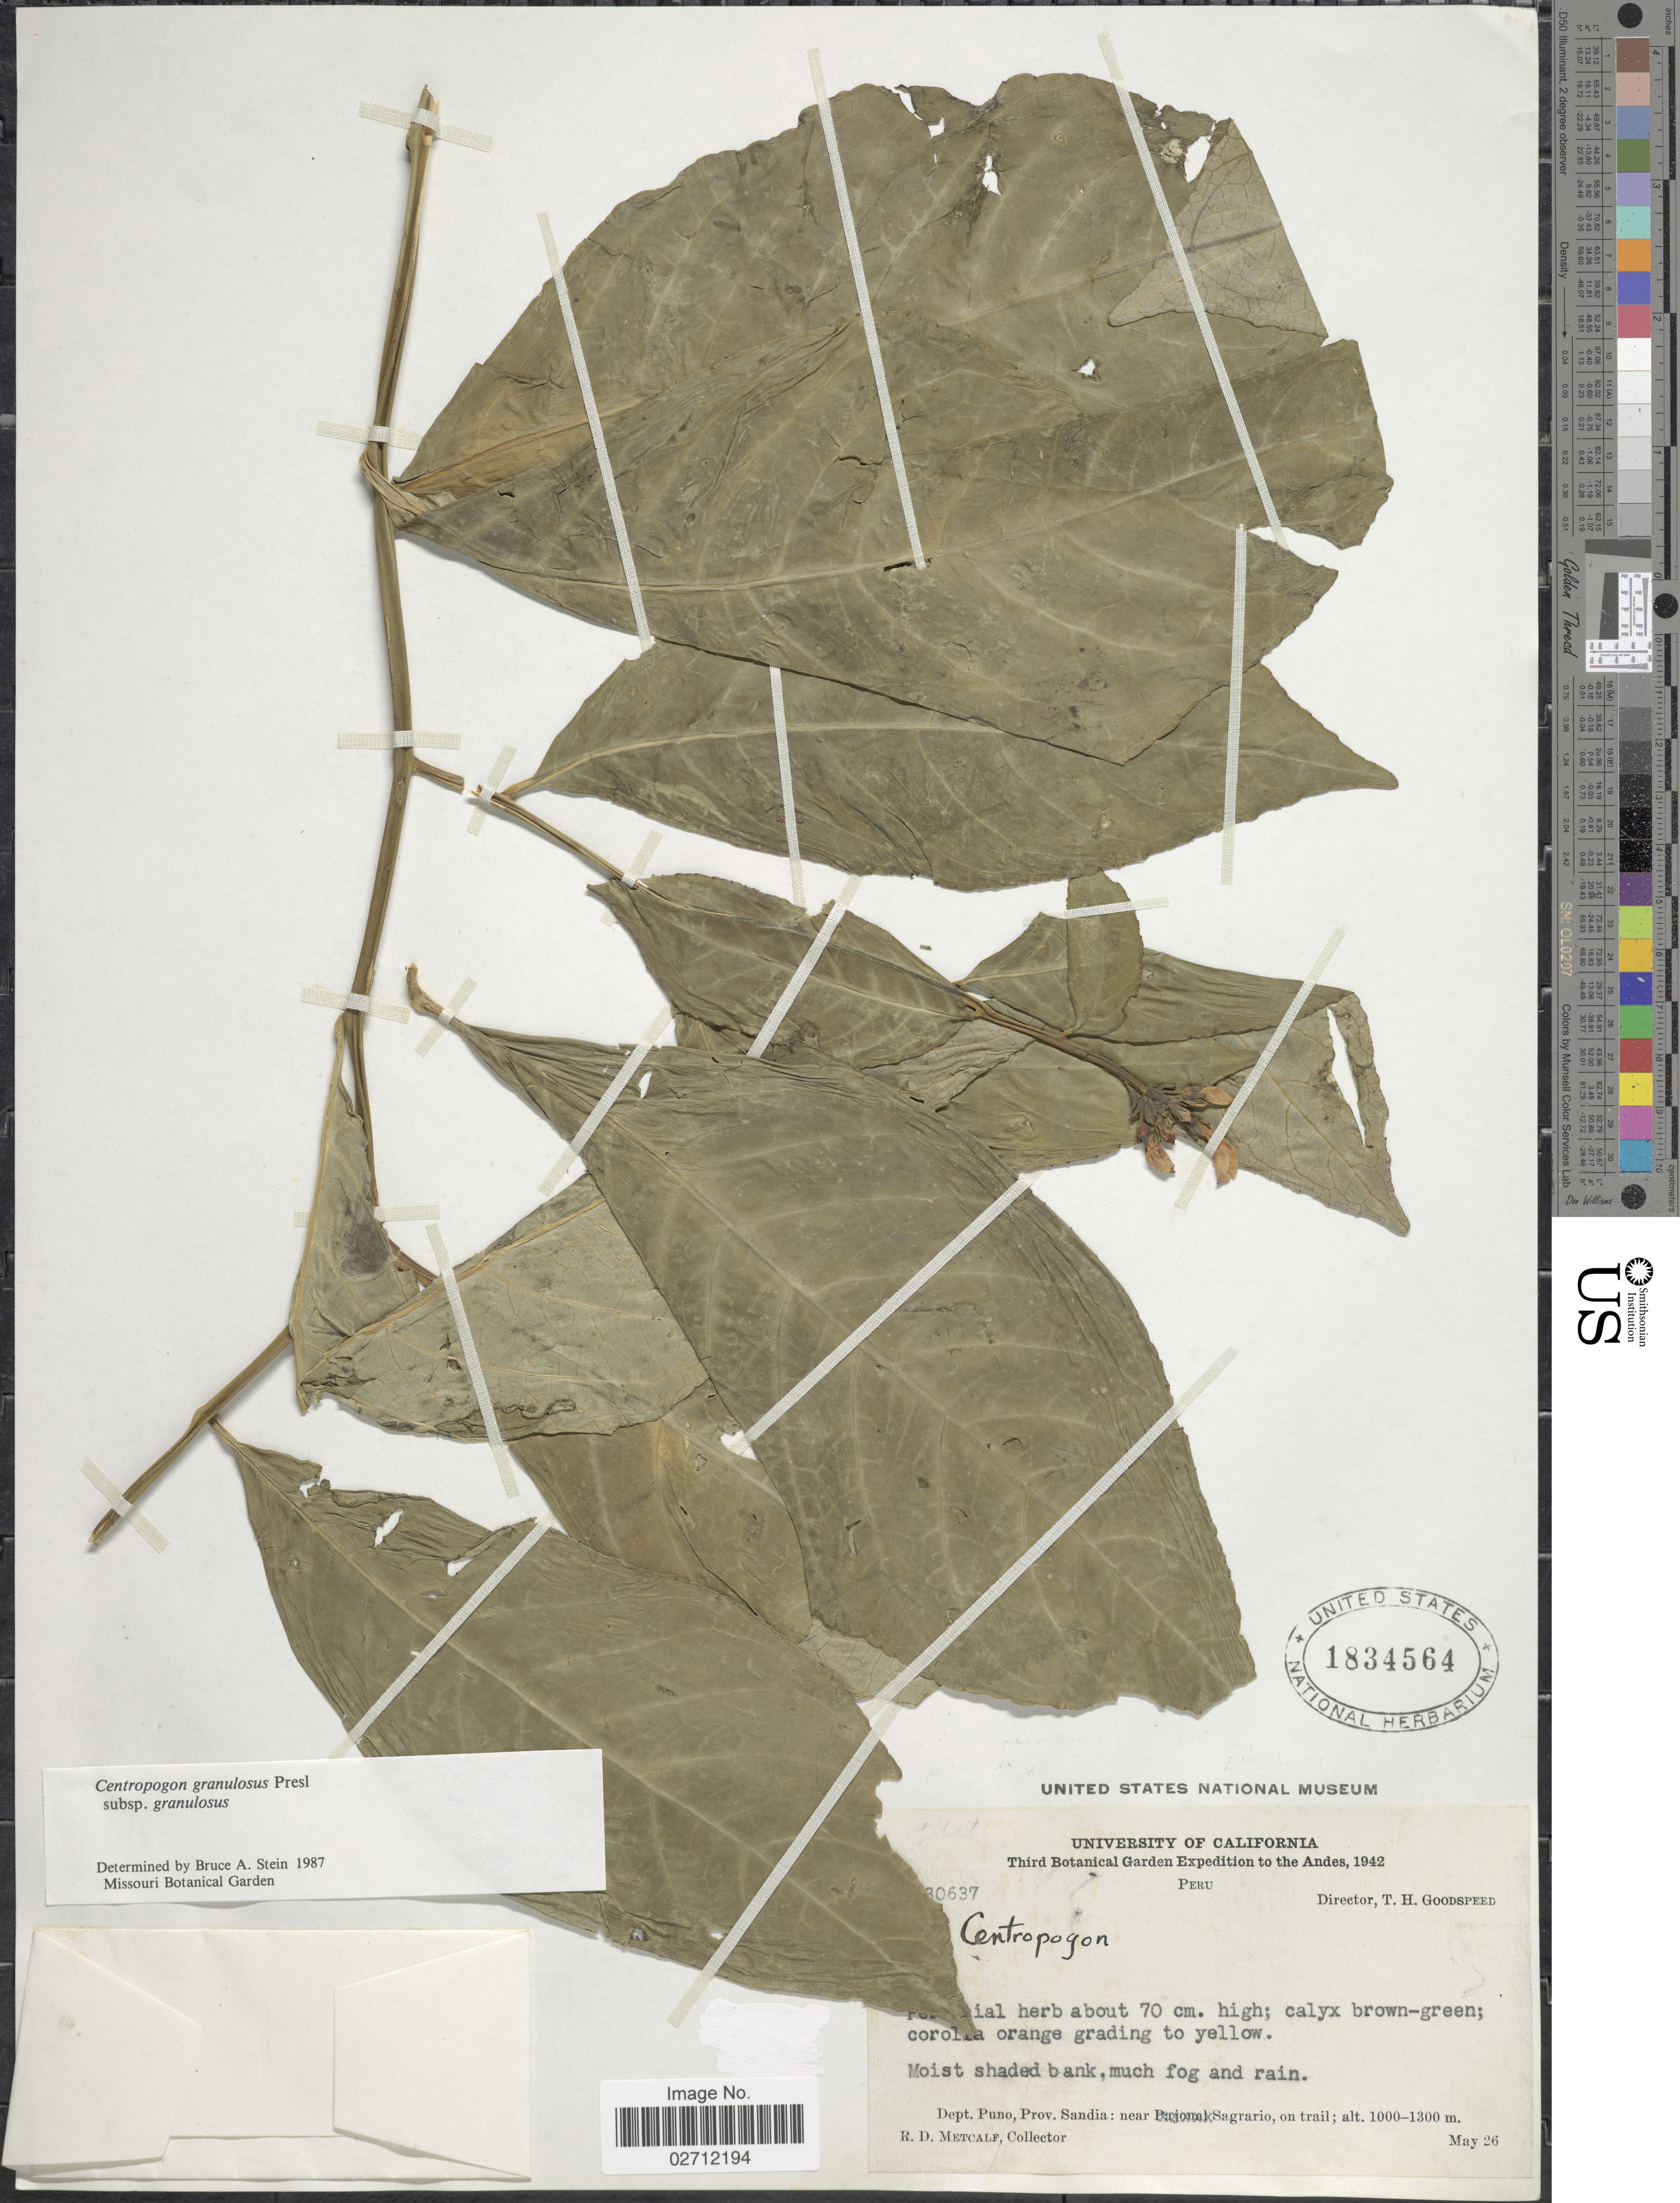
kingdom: Plantae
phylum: Tracheophyta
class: Magnoliopsida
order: Asterales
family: Campanulaceae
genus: Centropogon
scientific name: Centropogon granulosus subsp. granulosus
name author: C. Presl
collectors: R. D. Metcalf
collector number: !0637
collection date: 1942-05-26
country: Peru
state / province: Puno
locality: Moist shaded bank, much fog and rain, Prov. Sandia: near Sagrario, on trail.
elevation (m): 1000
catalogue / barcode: US 1834564